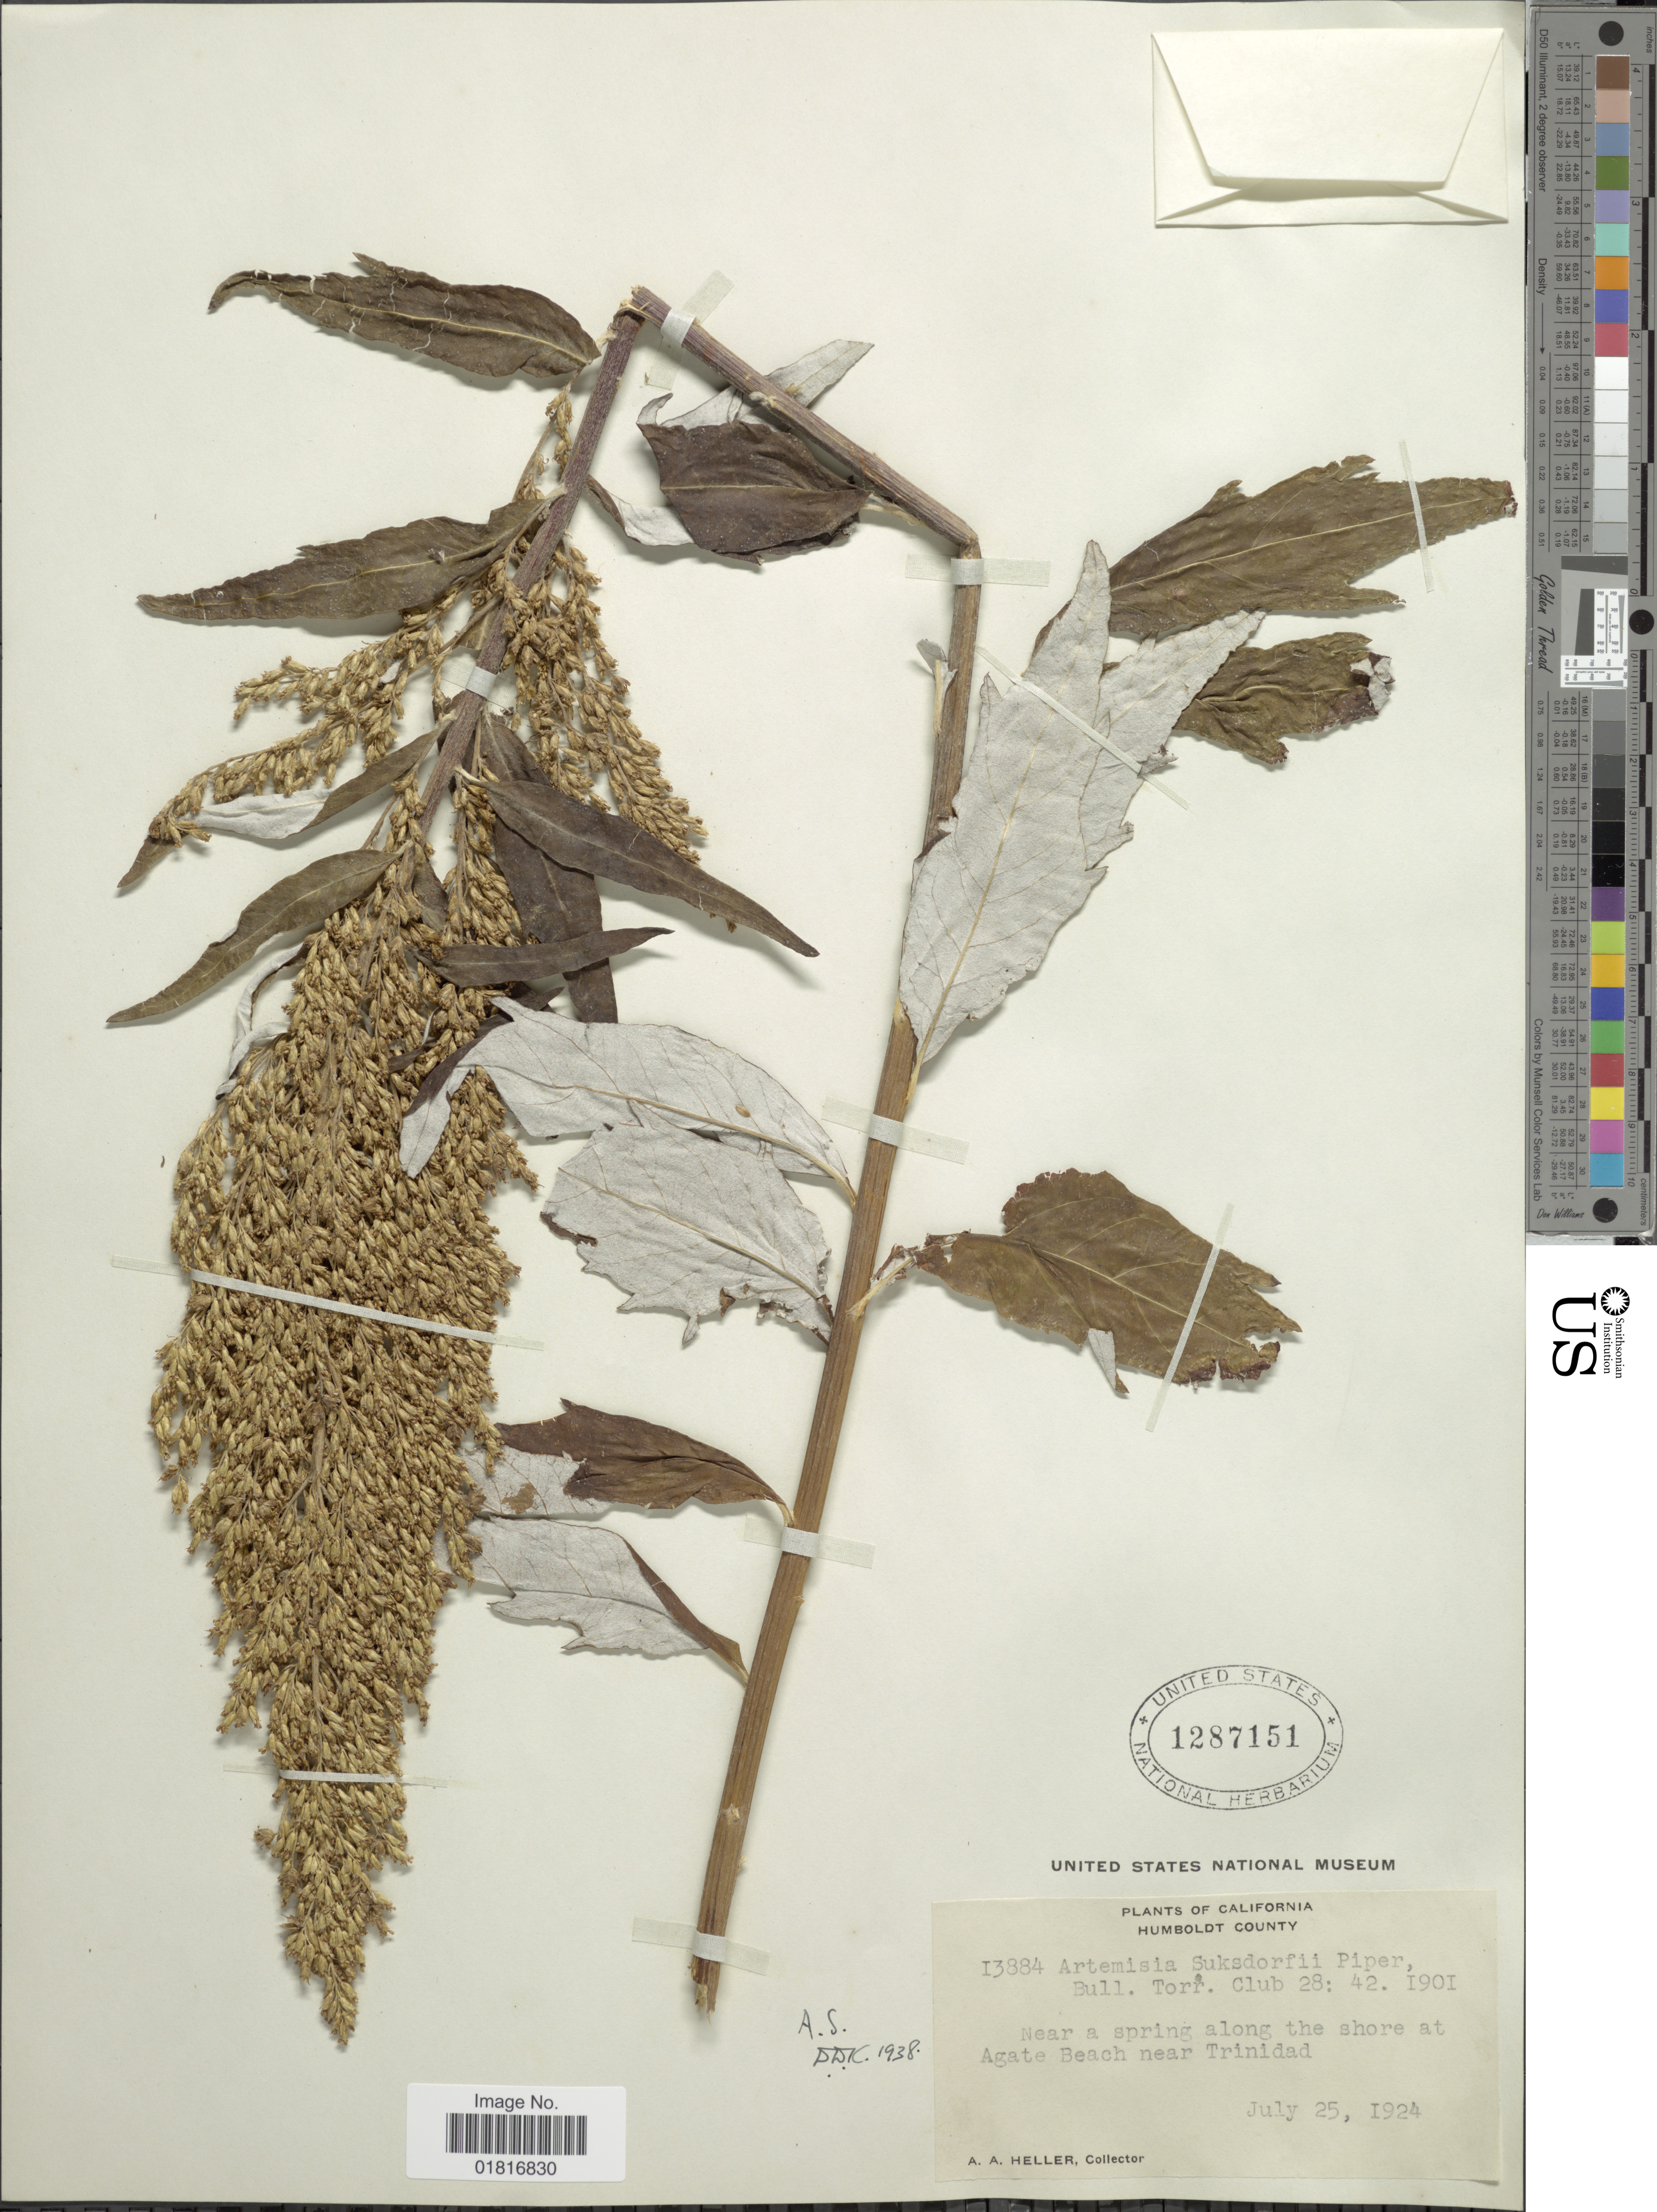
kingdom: Plantae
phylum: Tracheophyta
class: Magnoliopsida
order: Asterales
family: Asteraceae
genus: Artemisia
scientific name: Artemisia suksdorfii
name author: Piper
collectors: A. A. Heller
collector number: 13884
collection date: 1924-07-25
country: United States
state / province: California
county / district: Humboldt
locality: Humboldt County, Near a spring along the shore at Agate Beach near Trinidad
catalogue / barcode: US 1287151